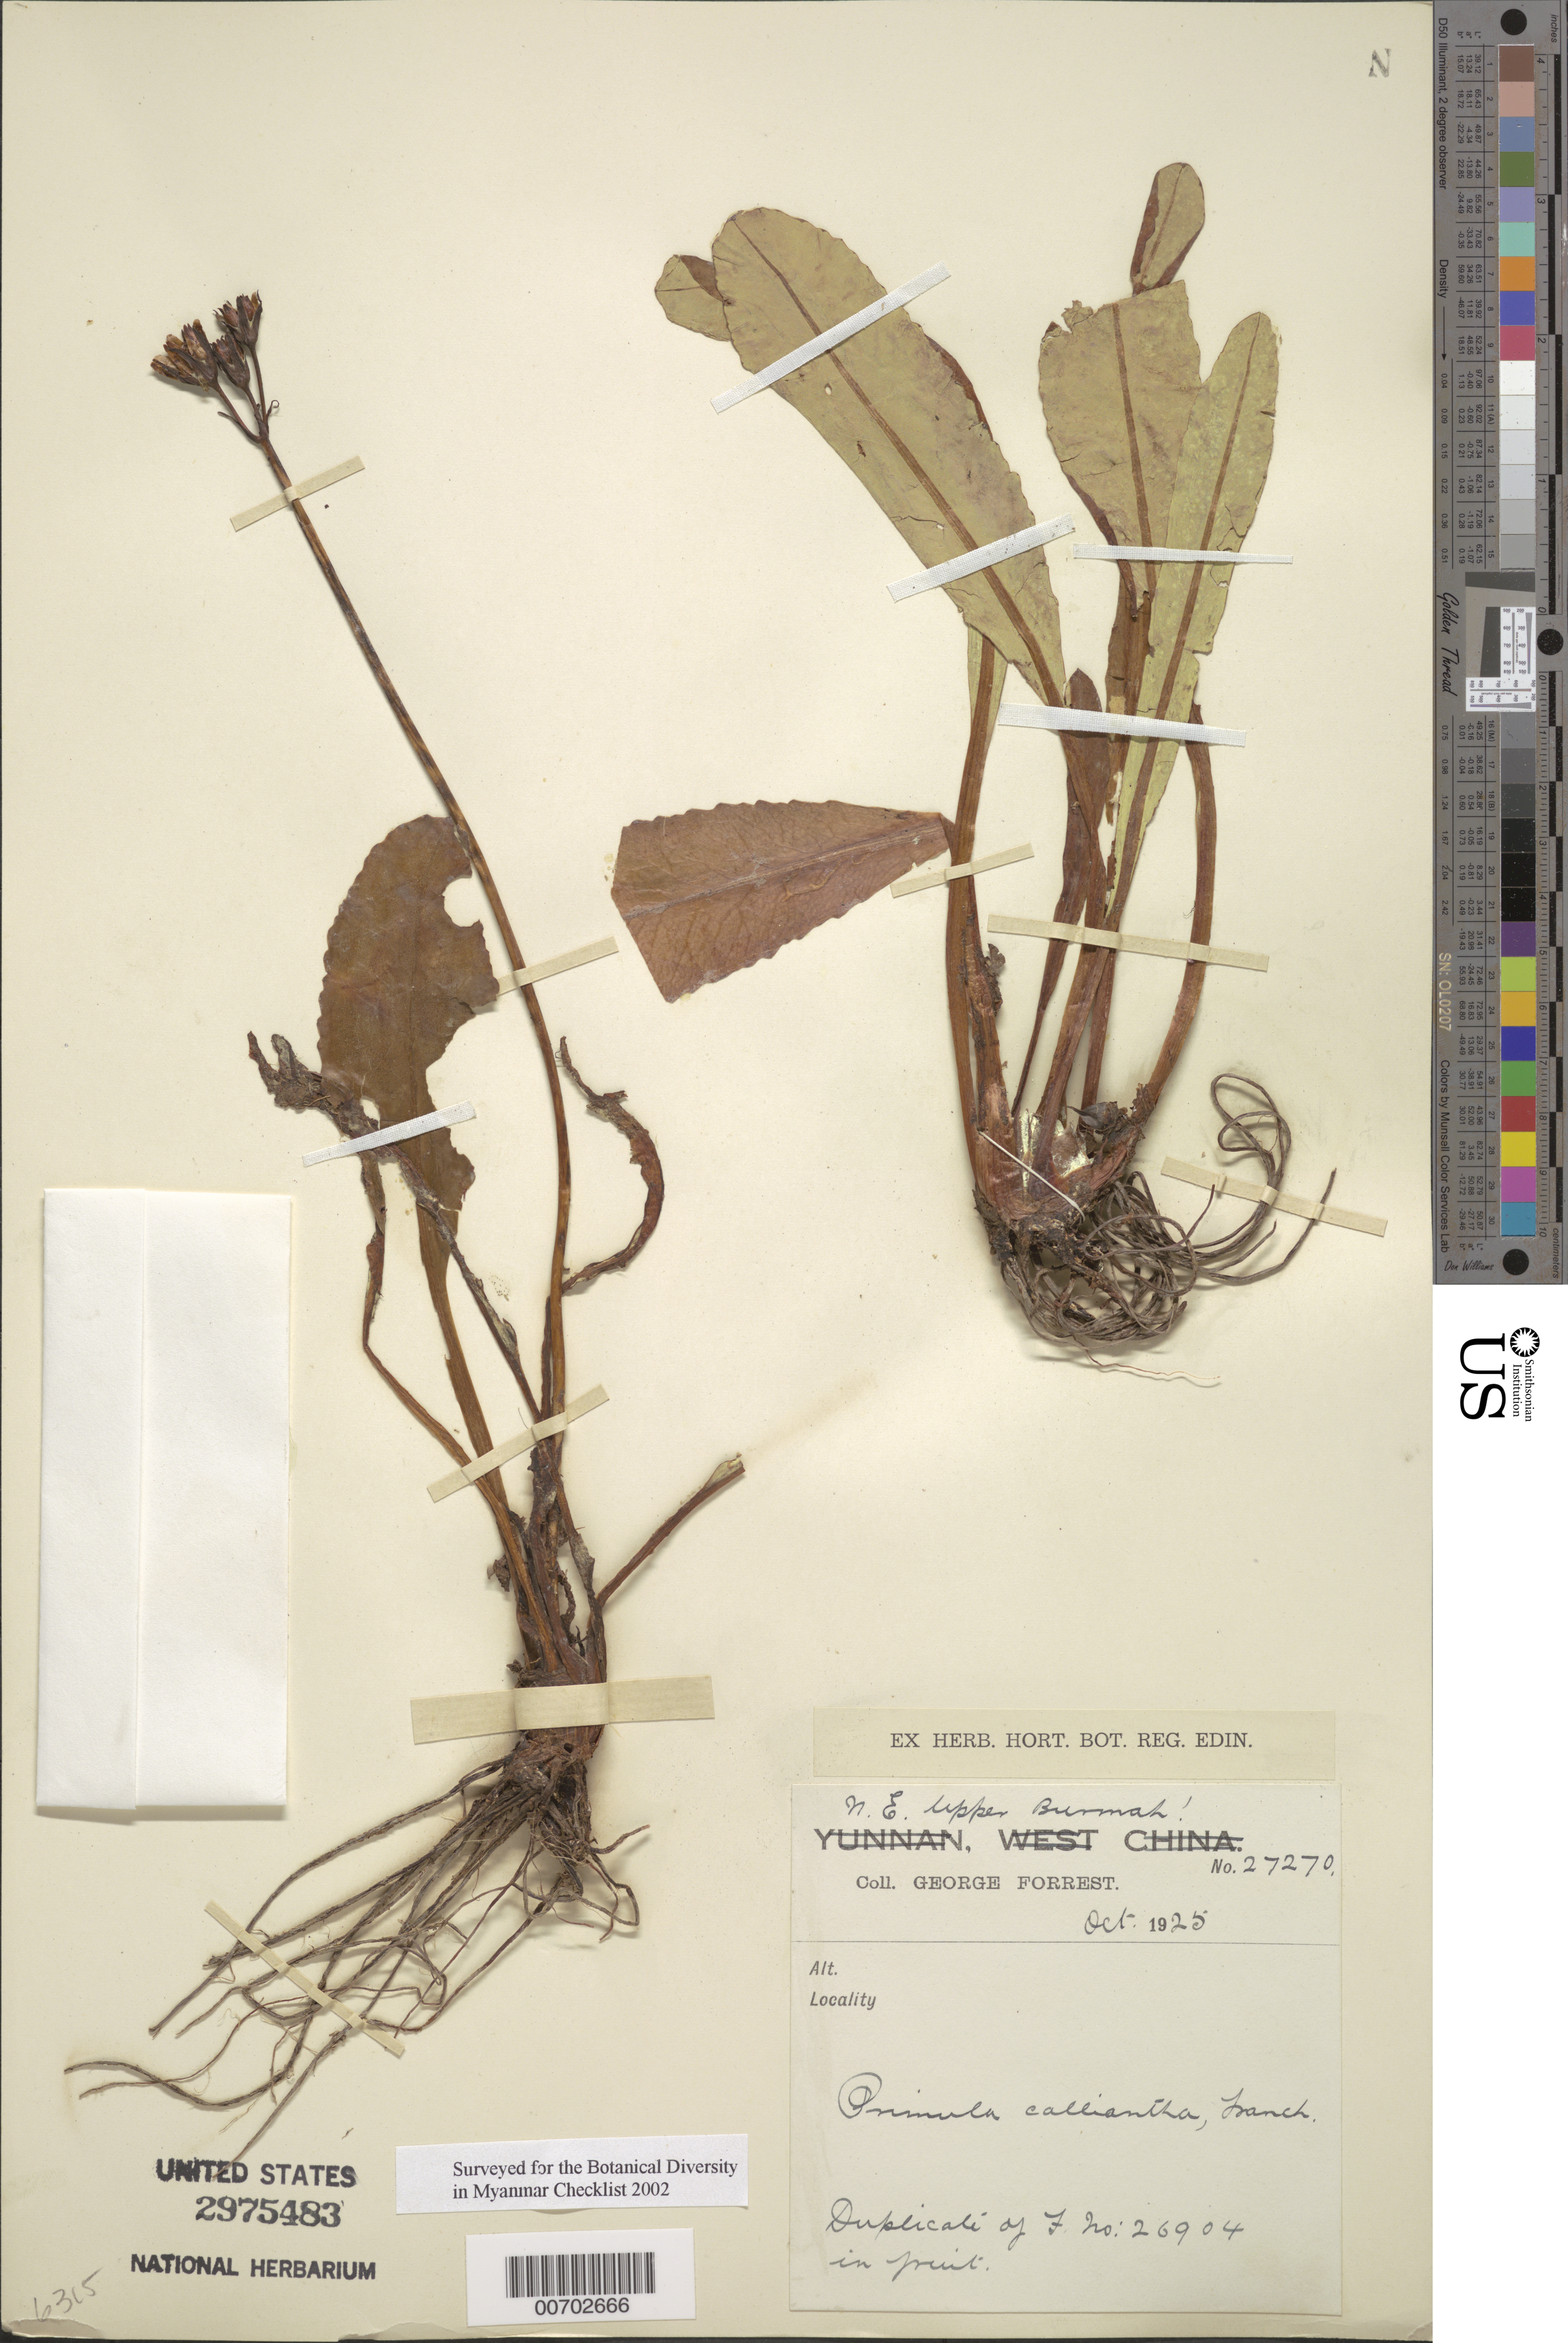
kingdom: Plantae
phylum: Tracheophyta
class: Magnoliopsida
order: Ericales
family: Primulaceae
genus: Primula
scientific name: Primula calliantha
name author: Franch.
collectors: G. Forrest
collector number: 27270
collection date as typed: Oct 1925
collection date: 1925-10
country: Myanmar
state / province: Kachin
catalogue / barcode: US 2975483